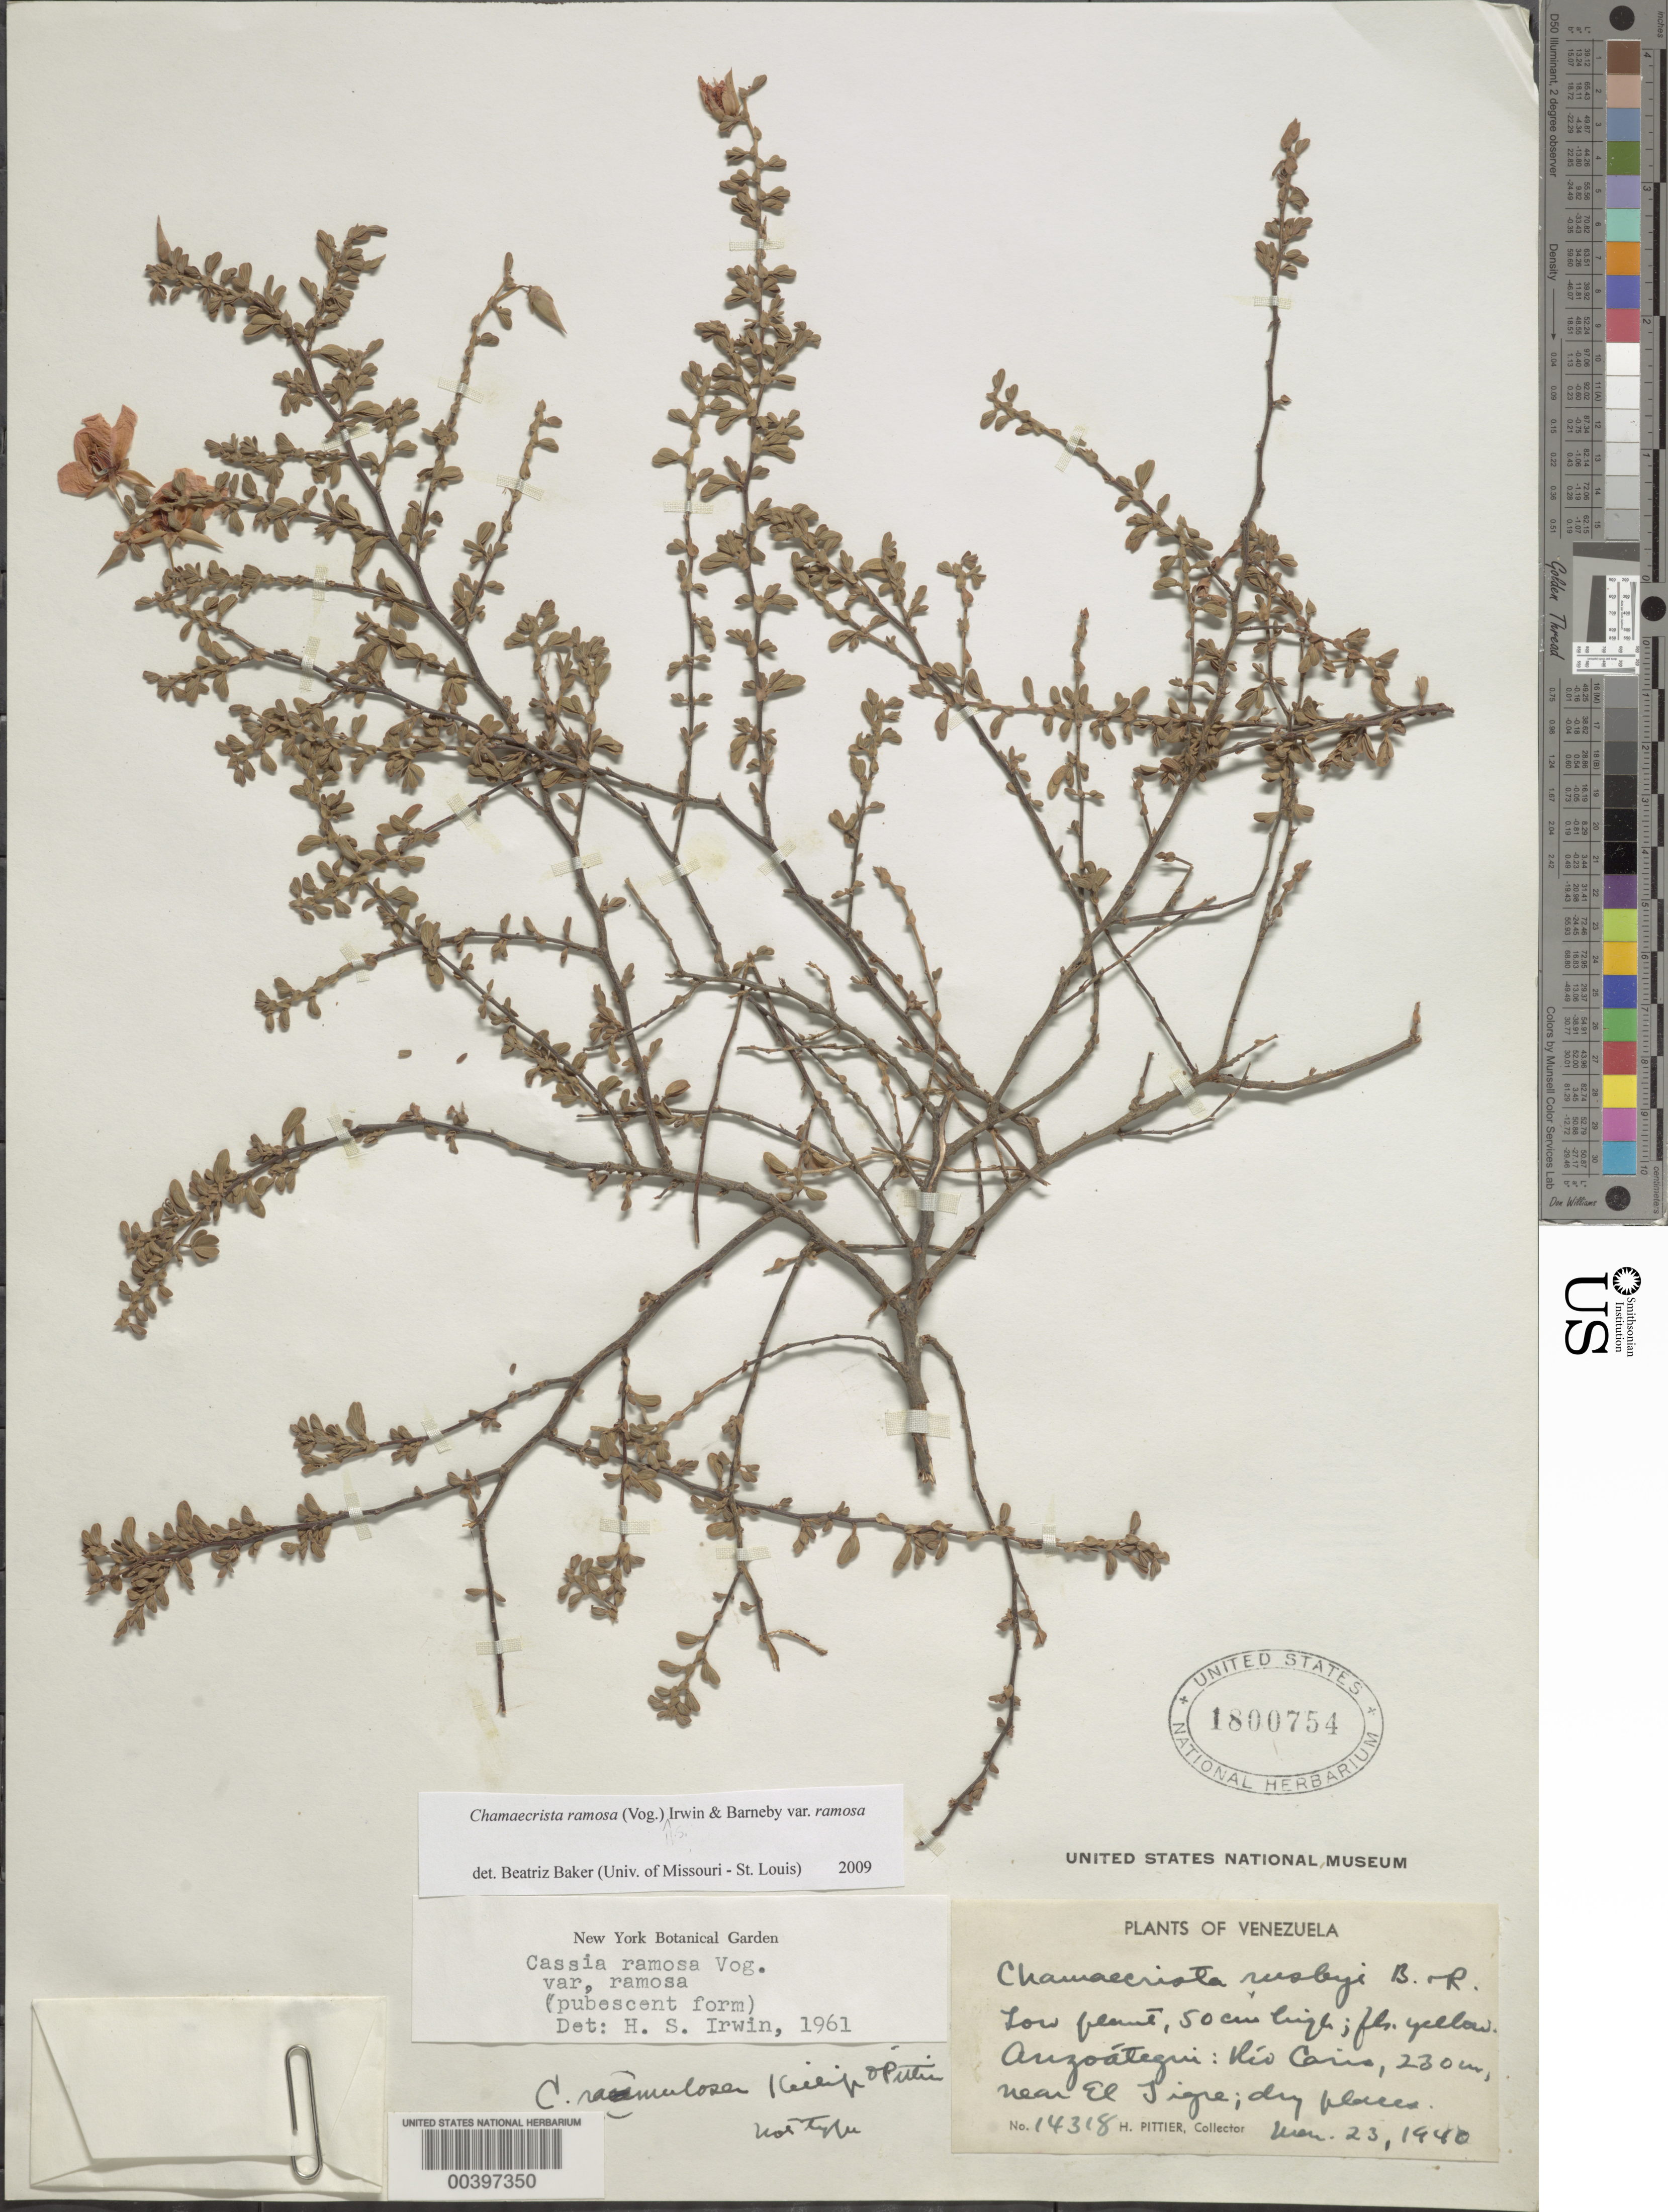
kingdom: Plantae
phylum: Tracheophyta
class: Magnoliopsida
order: Fabales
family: Fabaceae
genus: Chamaecrista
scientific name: Chamaecrista ramosa var. ramosa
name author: (Vogel) H.S. Irwin & Barneby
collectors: H. F. Pittier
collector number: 14318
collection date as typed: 23 Mar 1940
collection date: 1940-03-23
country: Venezuela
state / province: Anzoategui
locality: Rio Caris, near El Tigre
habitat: Dry places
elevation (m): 230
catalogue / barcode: US 1800754